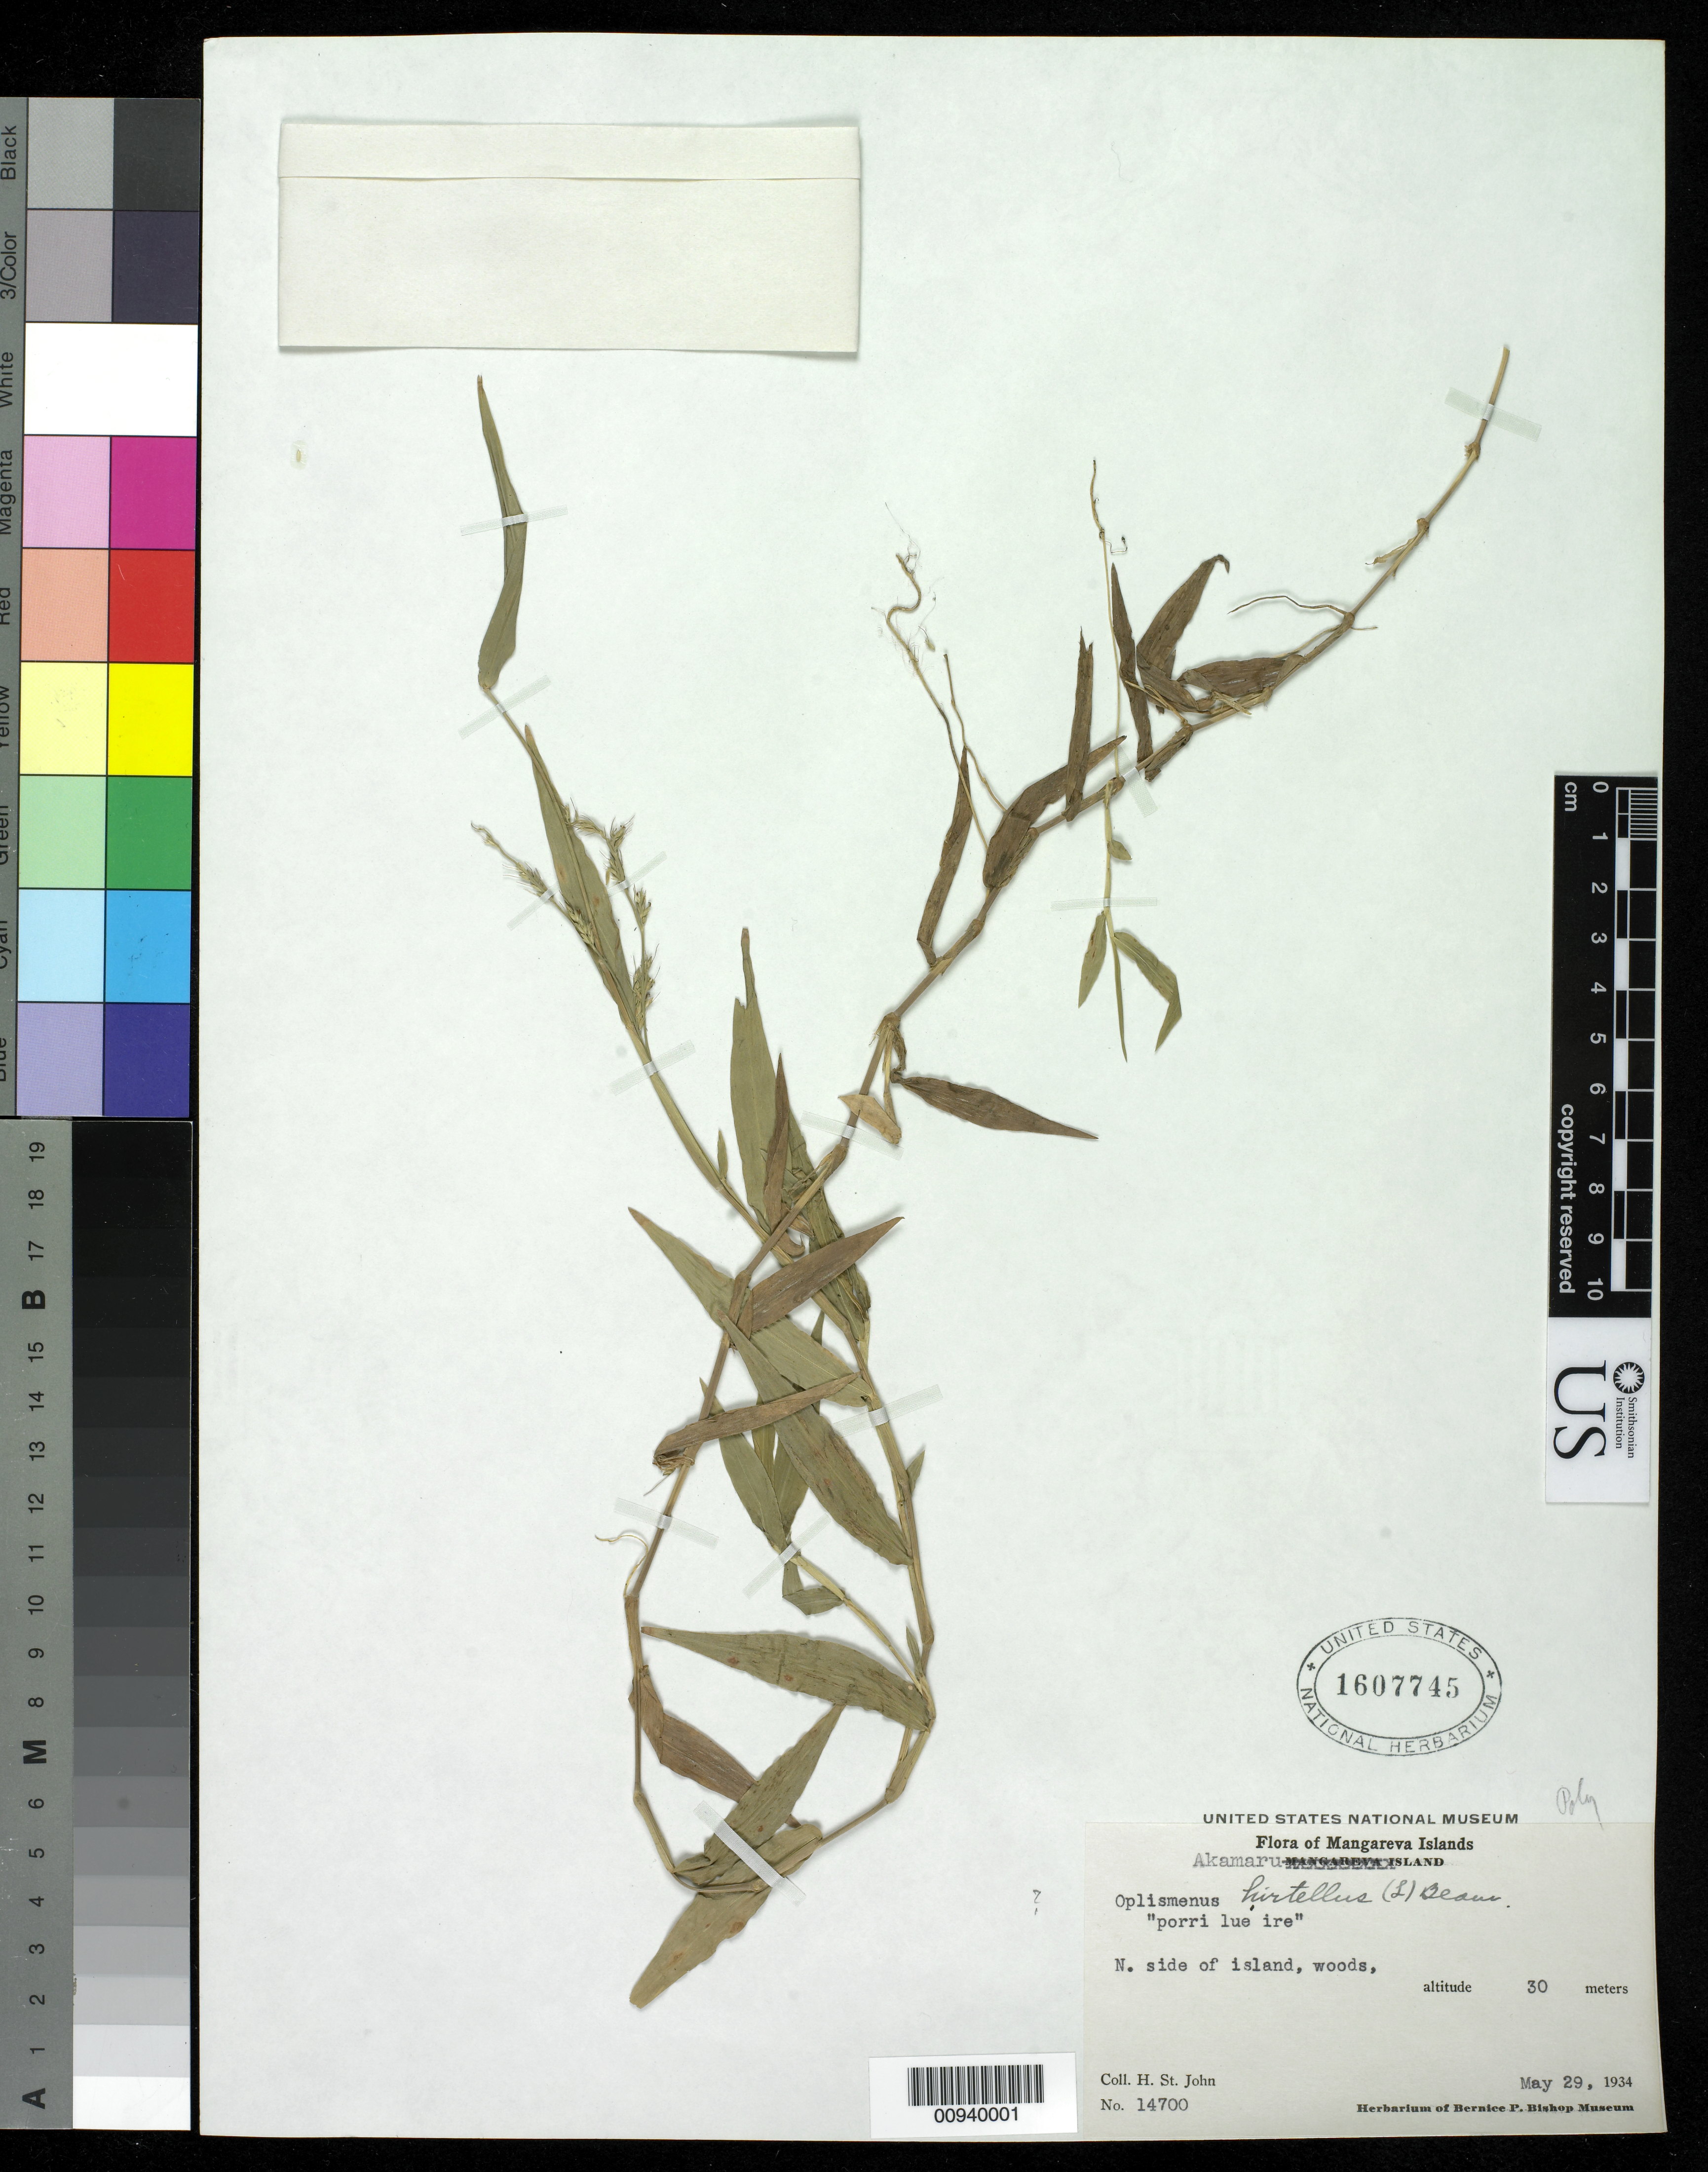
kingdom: Plantae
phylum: Tracheophyta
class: Liliopsida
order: Poales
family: Poaceae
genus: Oplismenus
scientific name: Oplismenus hirtellus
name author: (L.) P. Beauv.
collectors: H. St. John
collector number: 14700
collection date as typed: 29 May 1934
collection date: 1934-05-29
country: French Polynesia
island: Akamaru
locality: N. side of island, woods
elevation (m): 30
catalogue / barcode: US 1607745